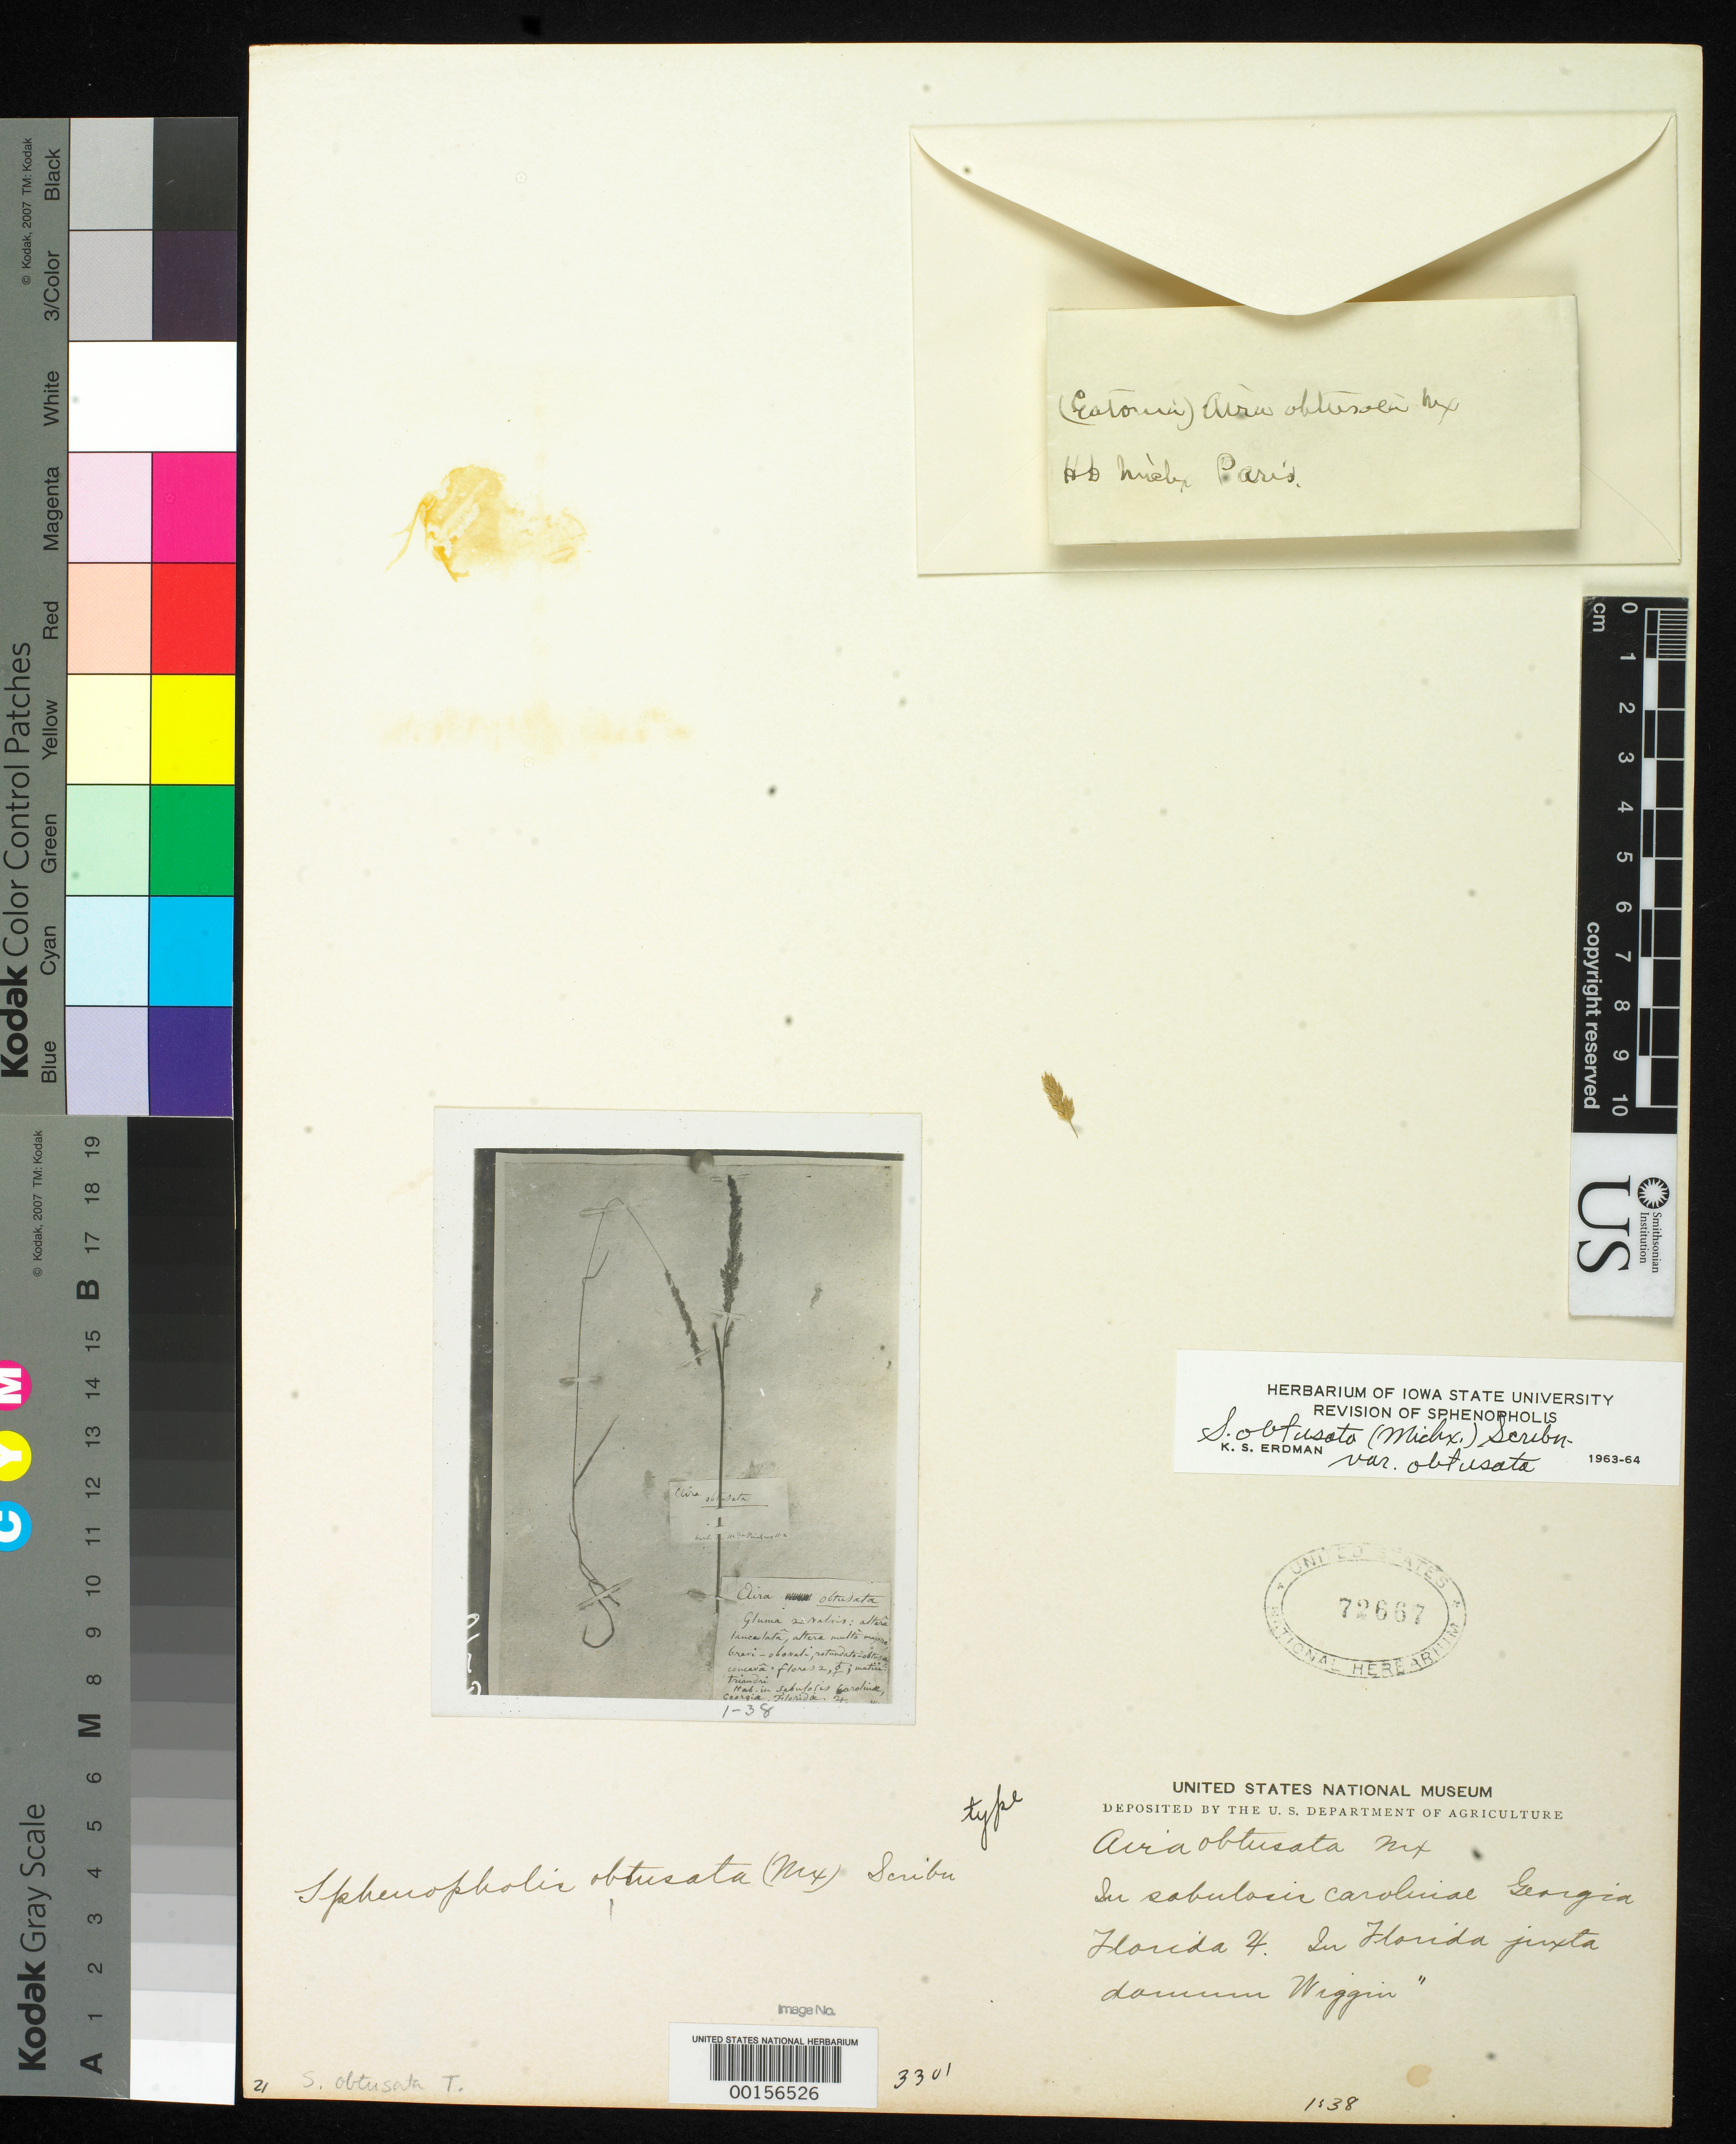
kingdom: Plantae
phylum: Tracheophyta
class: Liliopsida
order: Poales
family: Poaceae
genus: Aira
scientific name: Aira obtusata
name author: Michx.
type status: Type Fragment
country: United States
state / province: South Carolina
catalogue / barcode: US 72667